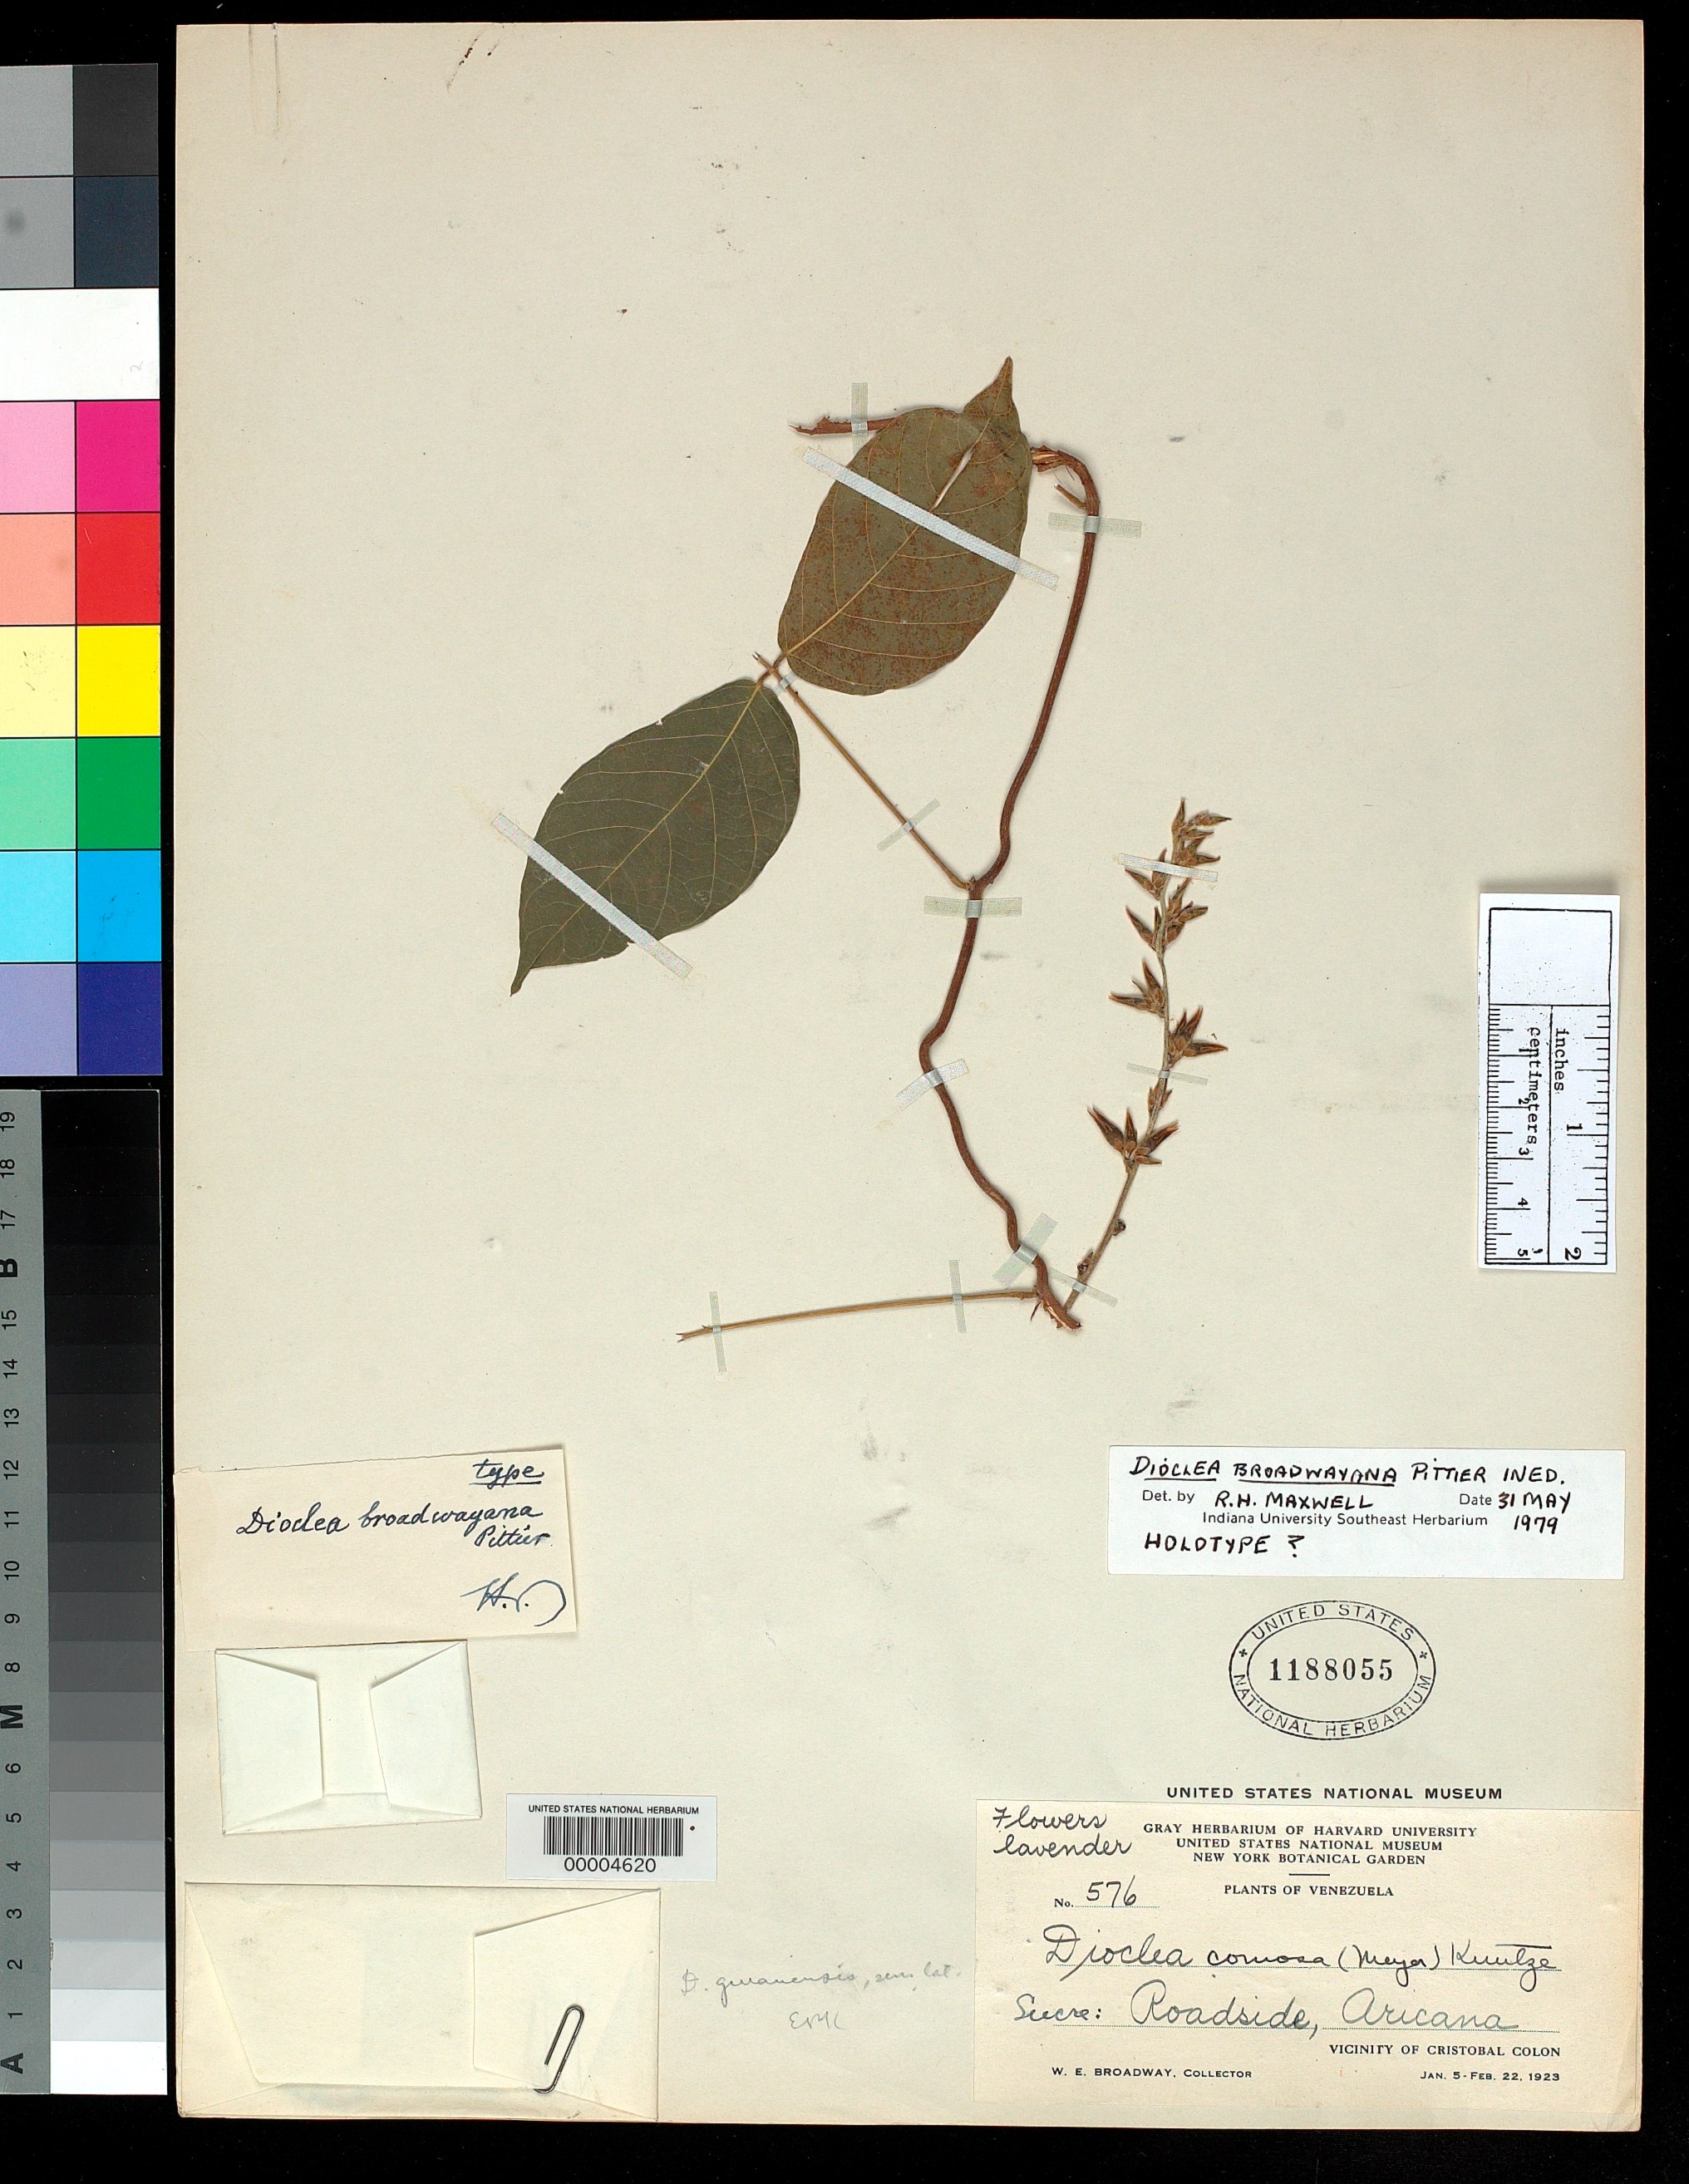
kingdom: Plantae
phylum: Tracheophyta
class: Magnoliopsida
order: Fabales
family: Fabaceae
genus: Dioclea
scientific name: Dioclea broadwayana Pittier, nom. inval.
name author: Pittier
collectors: W. E. Broadway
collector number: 576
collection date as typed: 05 Jan 1923 to 22 Feb 1923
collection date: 1923-01-05/1923-02-22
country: Venezuela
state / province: Sucre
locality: Aricana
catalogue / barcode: US 1188055